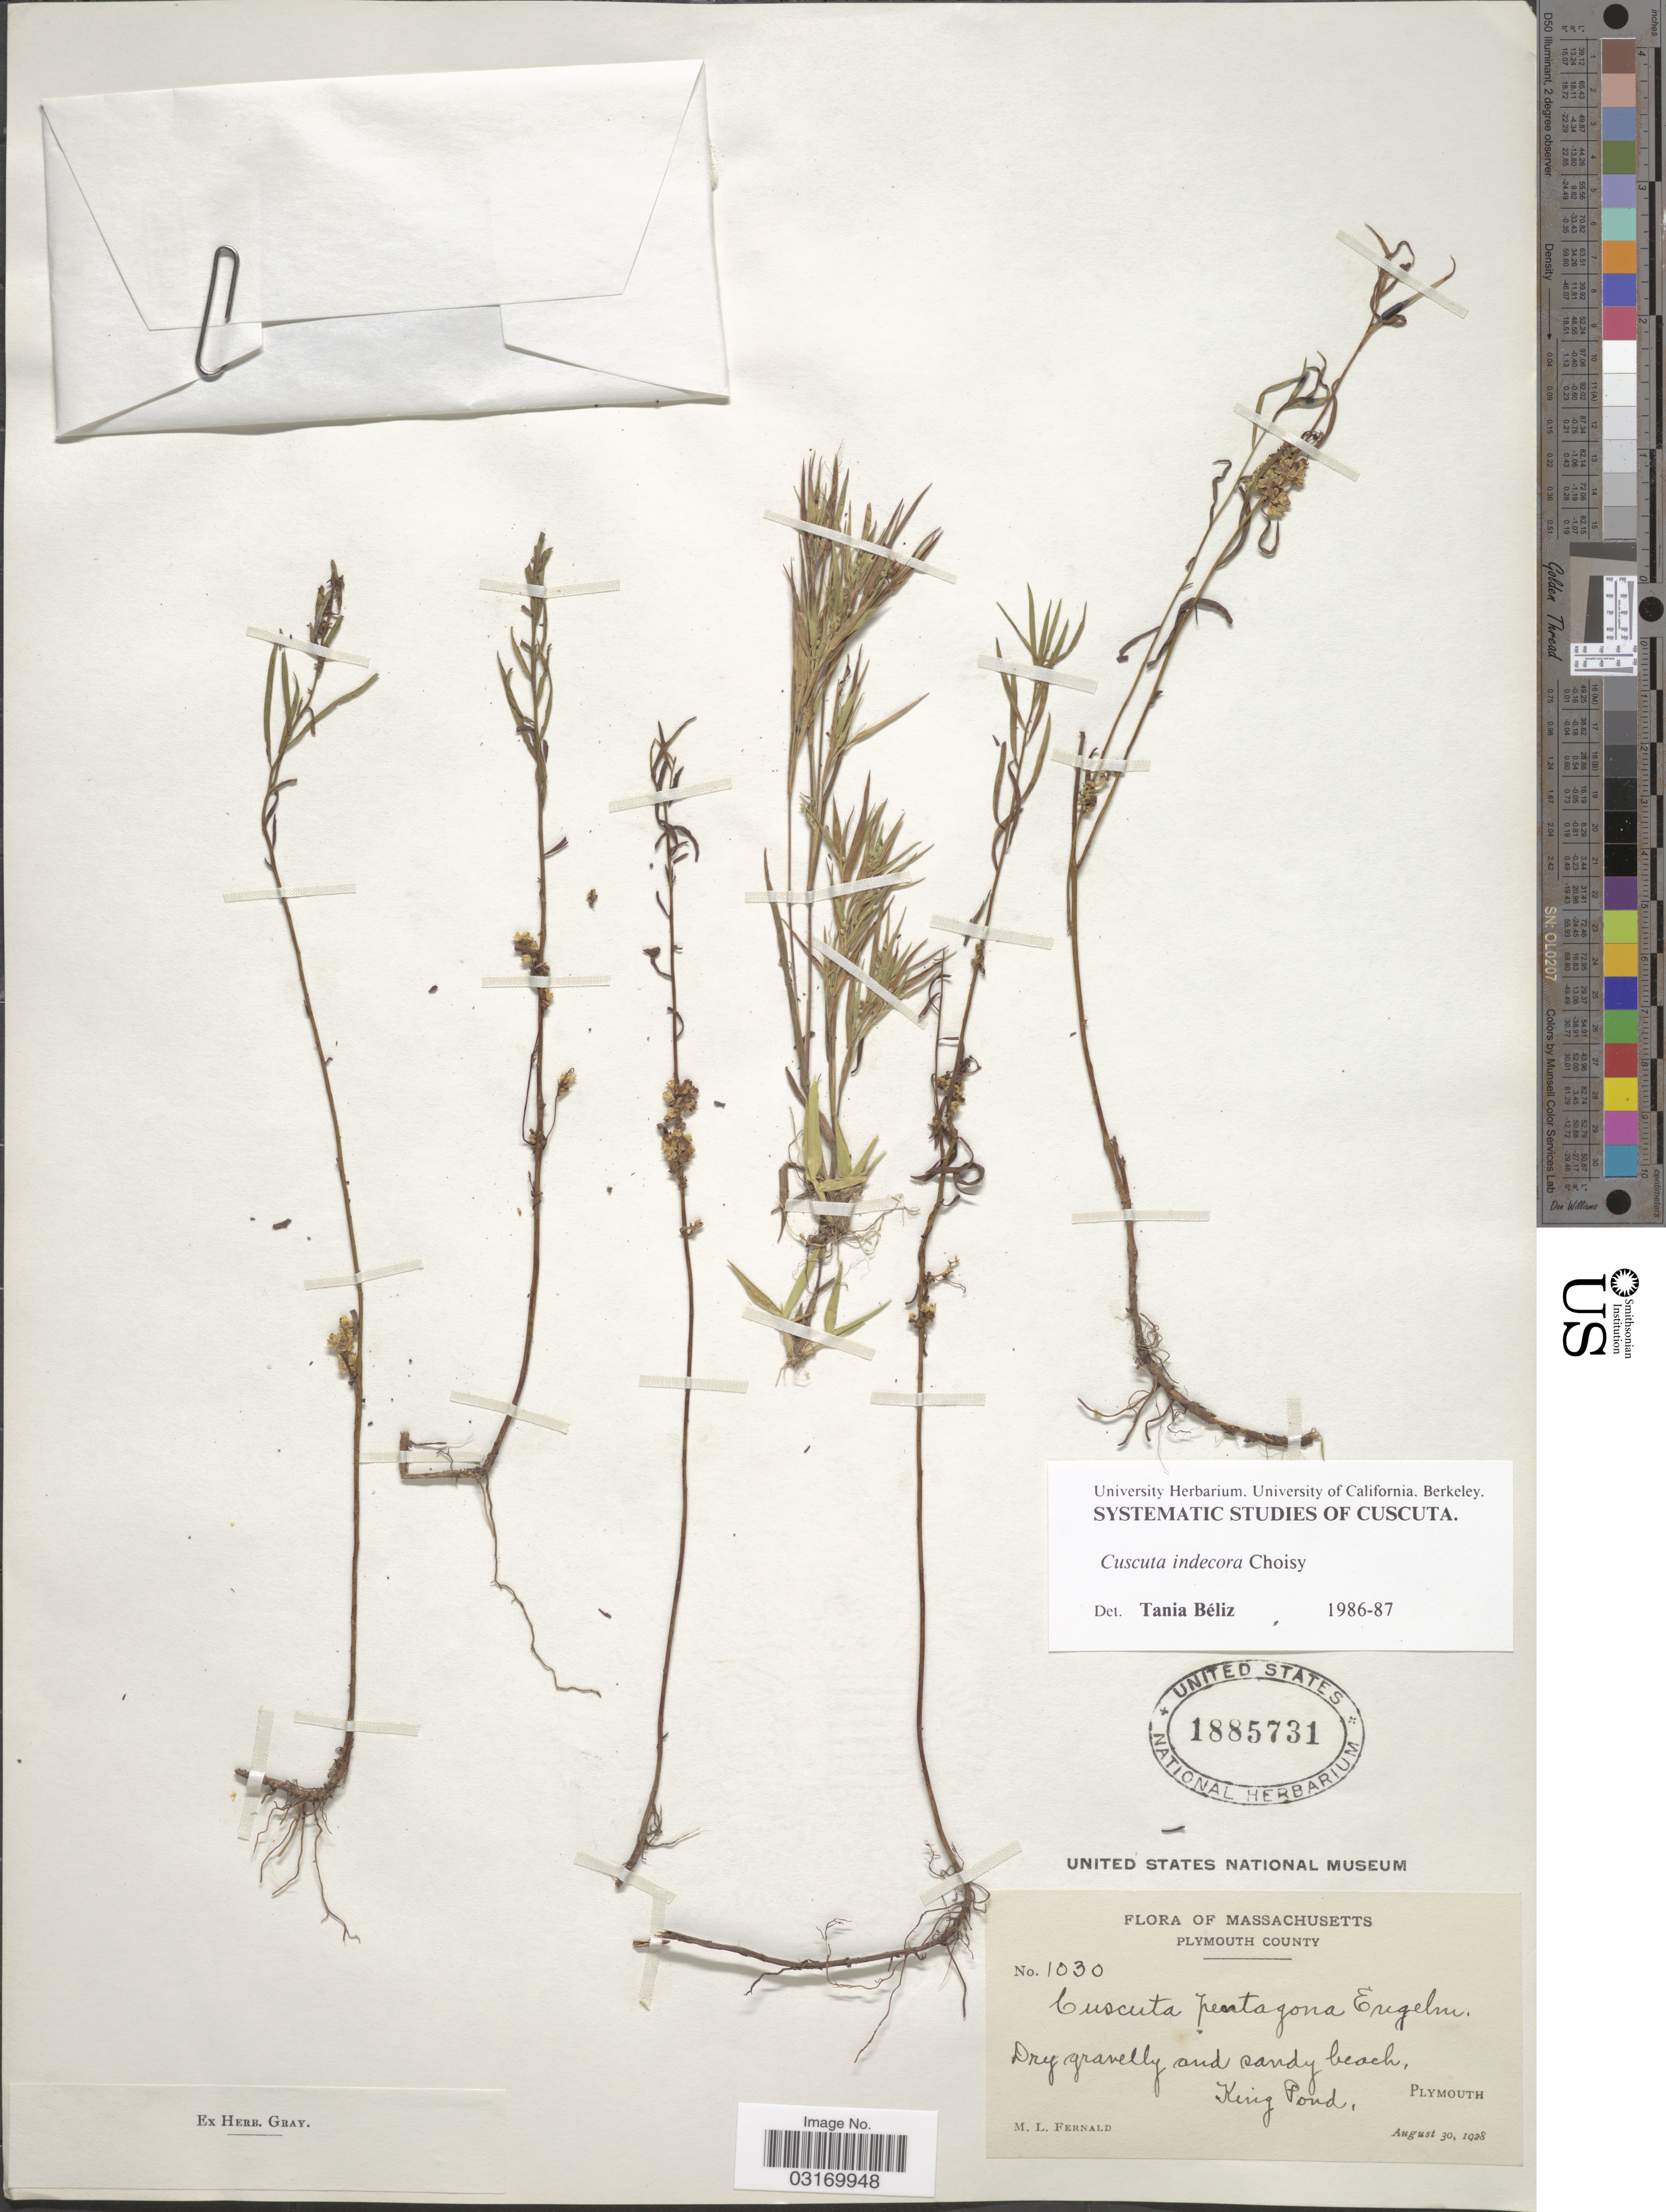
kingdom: Plantae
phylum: Tracheophyta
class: Magnoliopsida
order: Solanales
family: Convolvulaceae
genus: Cuscuta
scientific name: Cuscuta indecora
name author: Choisy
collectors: M. L. Fernald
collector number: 1030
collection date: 1928-08-30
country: United States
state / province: Massachusetts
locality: Plymouth County. Dry gravelly and sandy beach, King Pond, Plymouth.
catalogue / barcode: US 1885731